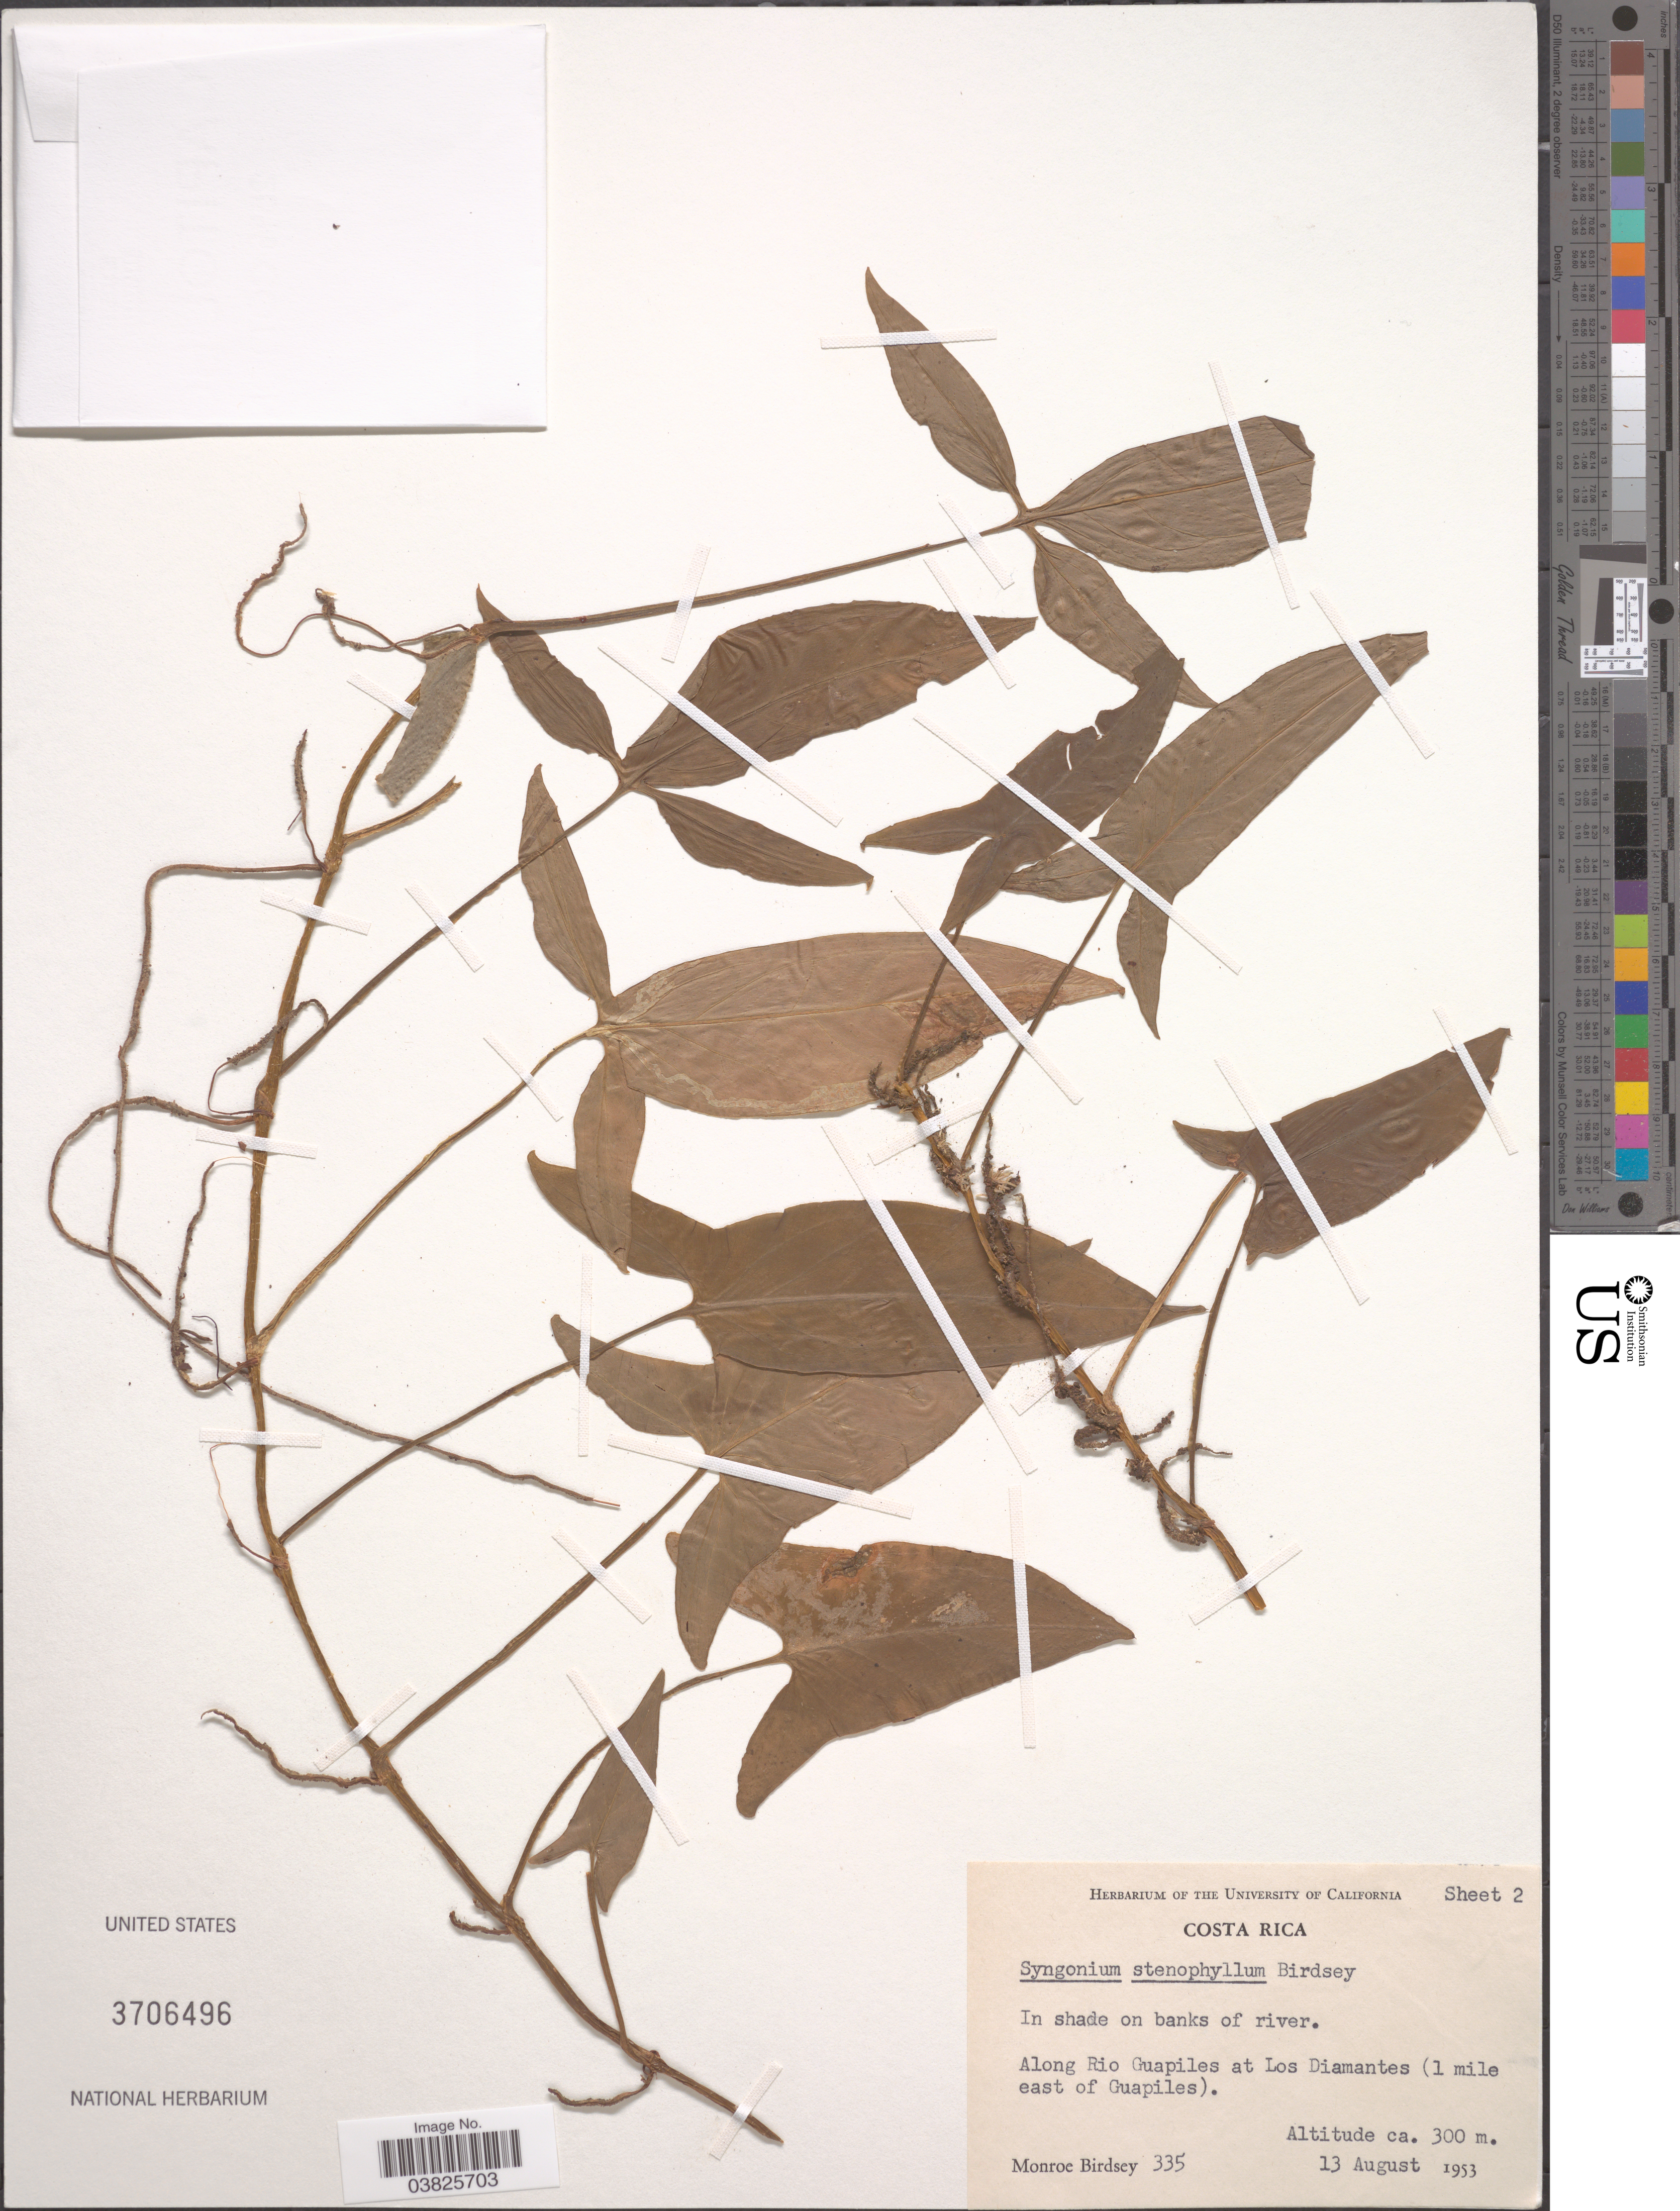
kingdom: Plantae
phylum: Tracheophyta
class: Liliopsida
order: Alismatales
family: Araceae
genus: Syngonium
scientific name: Syngonium stenophyllum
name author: Birdsey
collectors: M. Birdsey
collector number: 335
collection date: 1953-08-13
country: Costa Rica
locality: In shade on banks of river. Along Rio Guapiles at Los Diamantes (1 mile east of Guapiles).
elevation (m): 300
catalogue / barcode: US 3706496